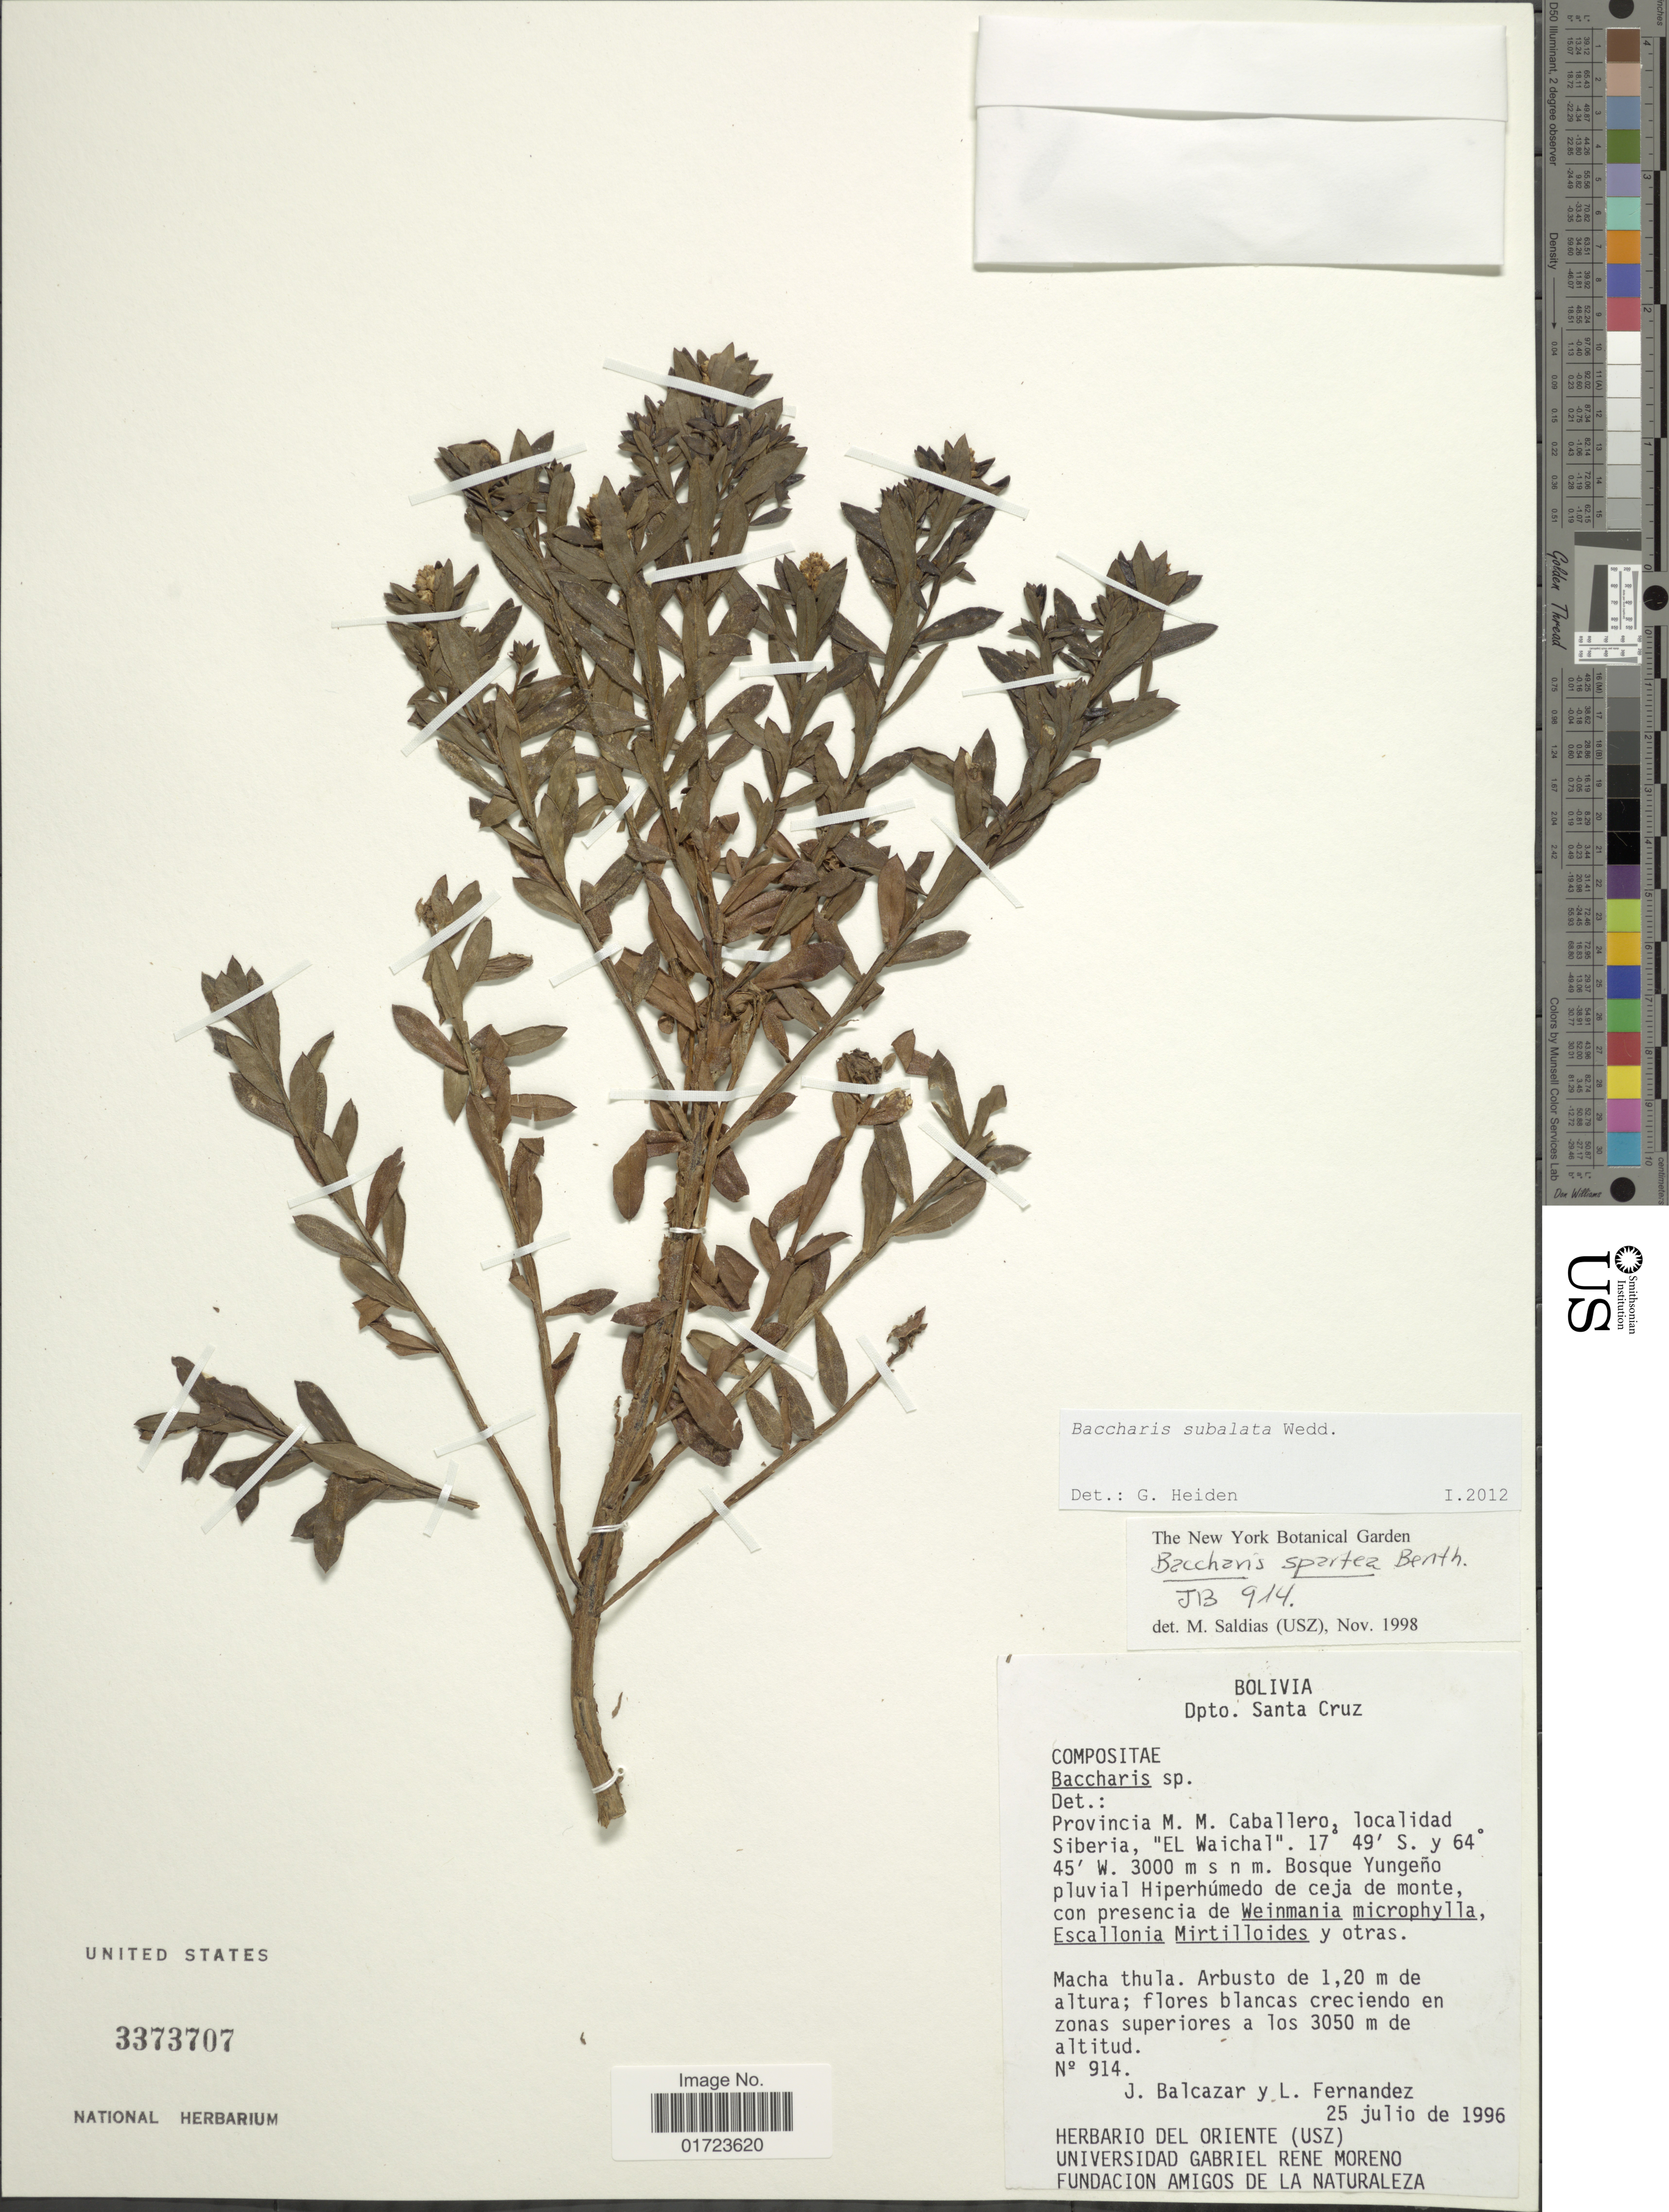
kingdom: Plantae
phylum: Tracheophyta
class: Magnoliopsida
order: Asterales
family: Asteraceae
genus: Baccharis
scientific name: Baccharis subalata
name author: Wedd.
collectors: J. Balcazar & L. Fernandez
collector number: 914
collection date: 1996-07-25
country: Bolivia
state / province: Santa Cruz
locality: Dpto. Santa Cruz. Provincia M.M. Caballero, localidad Siberia, "El Waichal".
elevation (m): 3000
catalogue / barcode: US 3373707